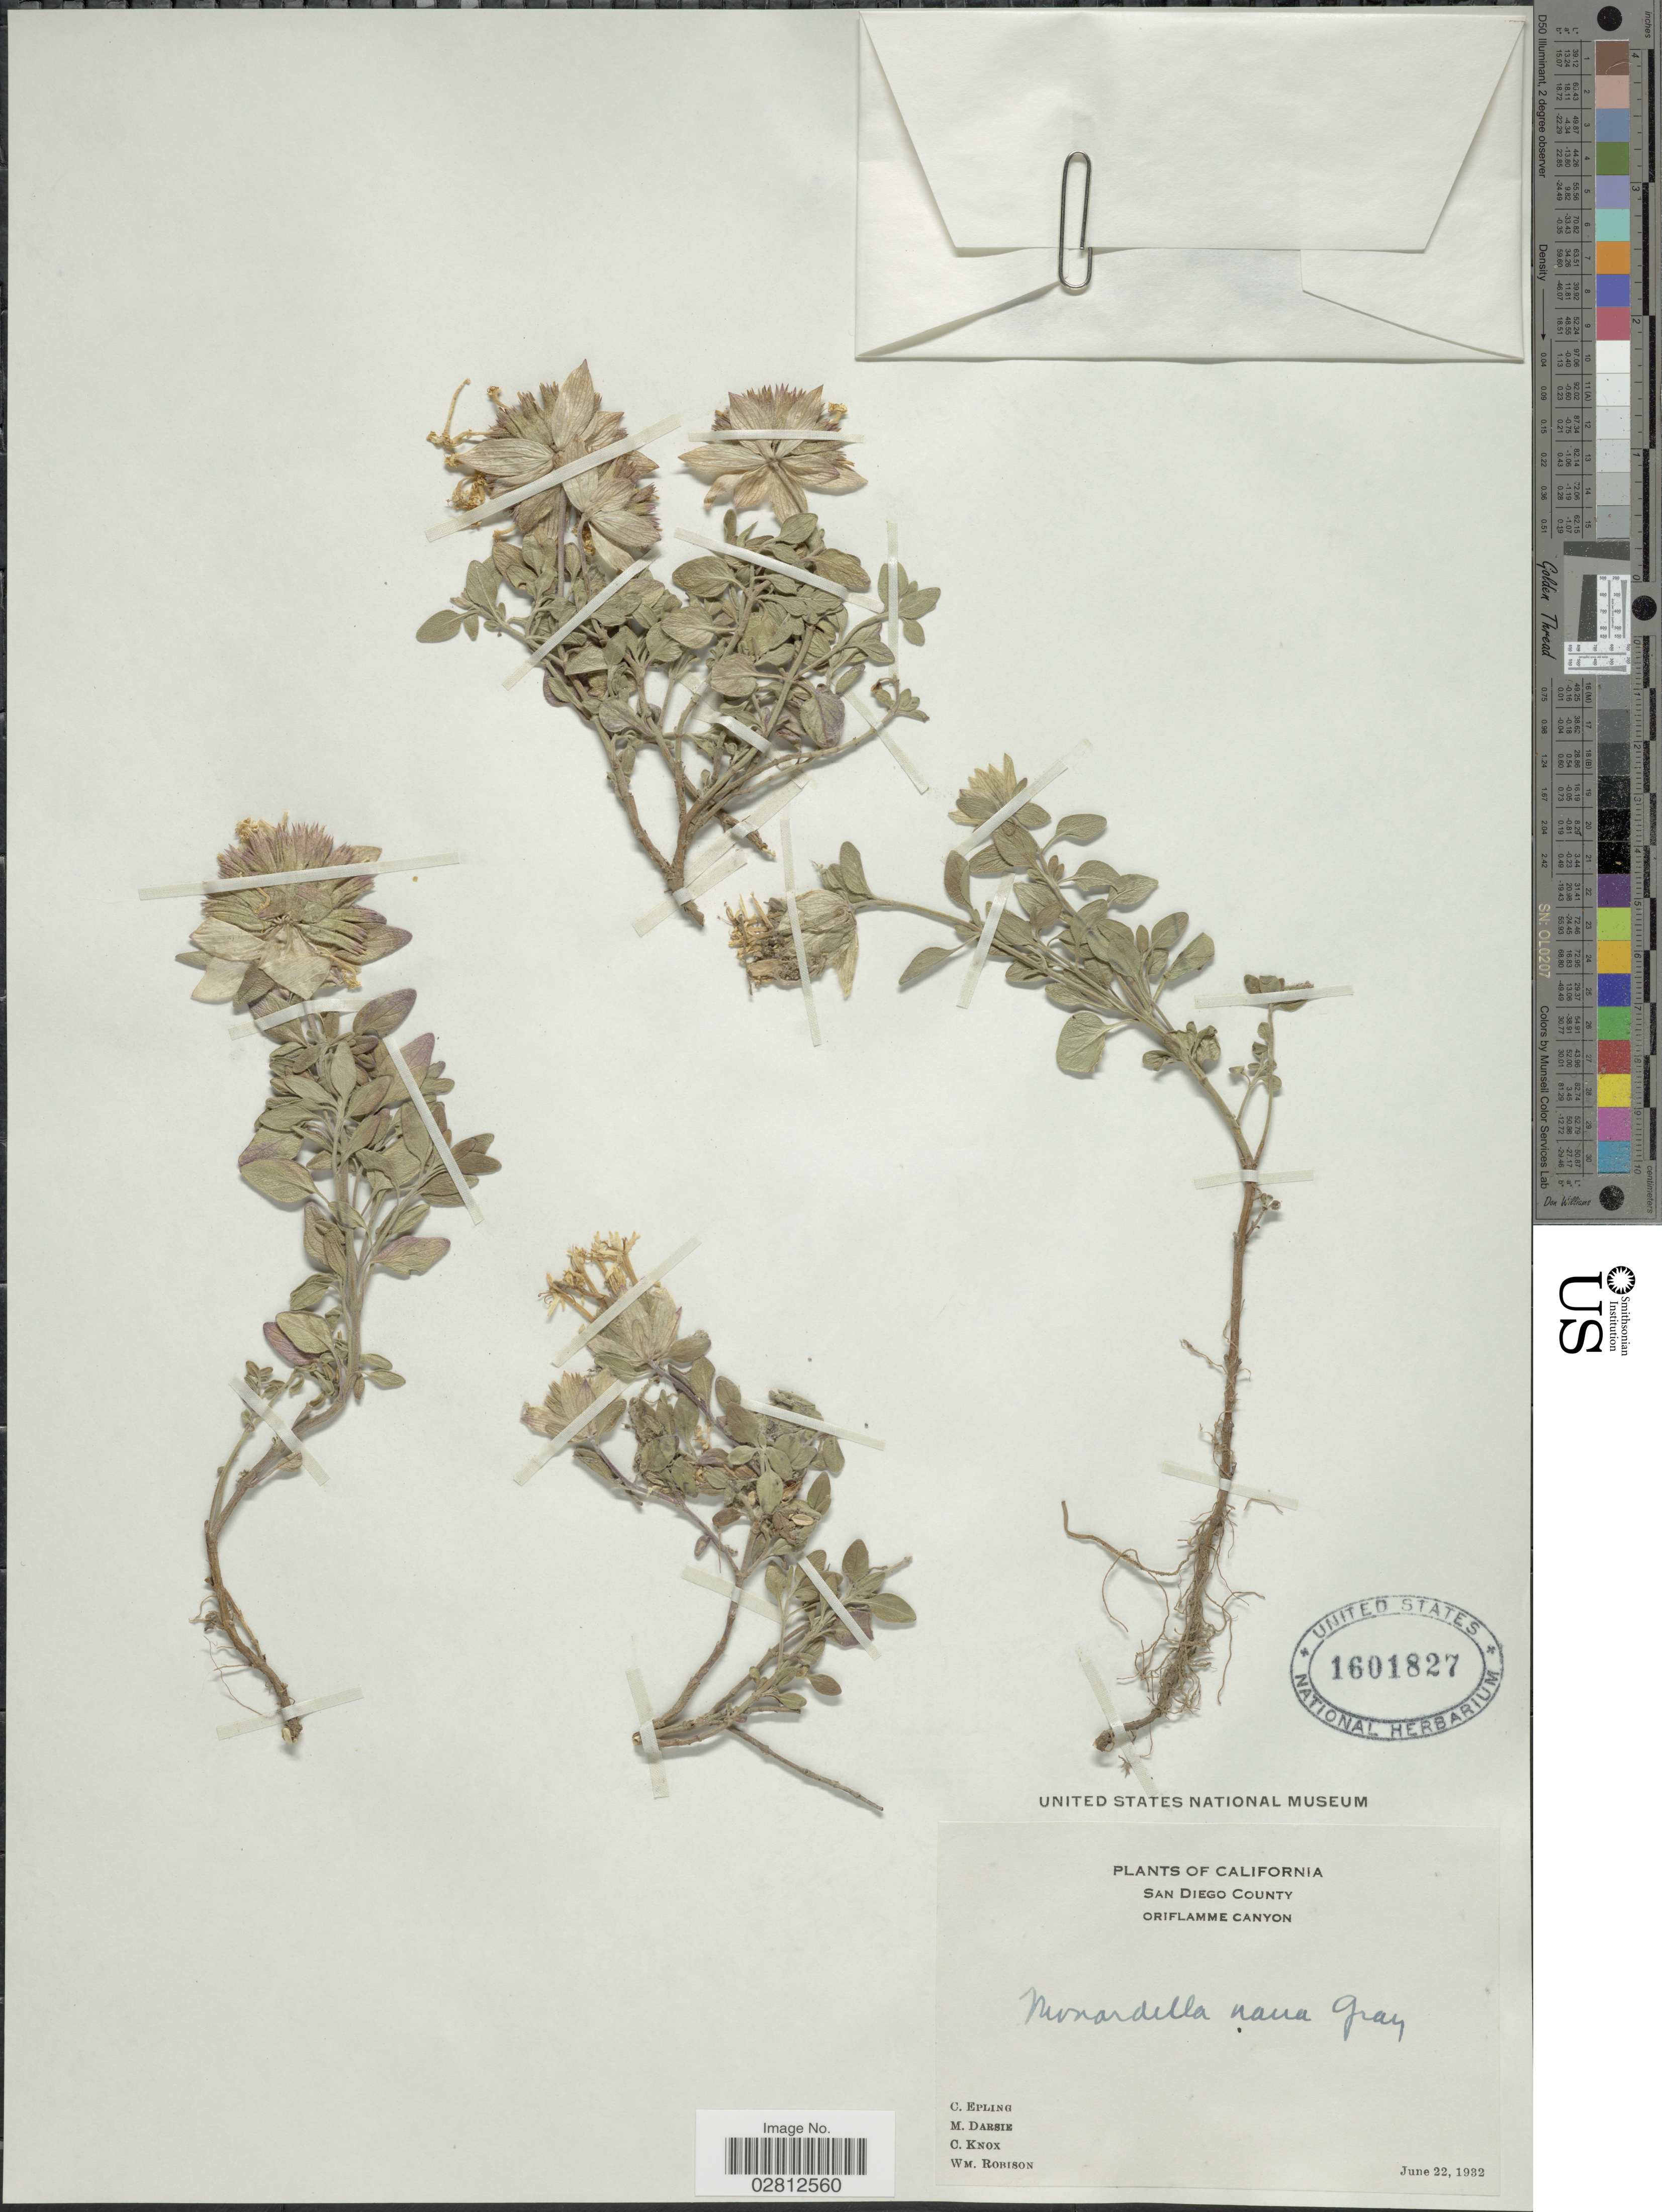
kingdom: Plantae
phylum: Tracheophyta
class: Magnoliopsida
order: Lamiales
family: Lamiaceae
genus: Monardella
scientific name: Monardella nana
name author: A. Gray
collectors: C. C. Epling, M. Darsie, C. Knox & W. Robison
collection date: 1932-06-22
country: United States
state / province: California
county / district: San Diego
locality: San Diego County, Oriflamme Canyon.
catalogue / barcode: US 1601827